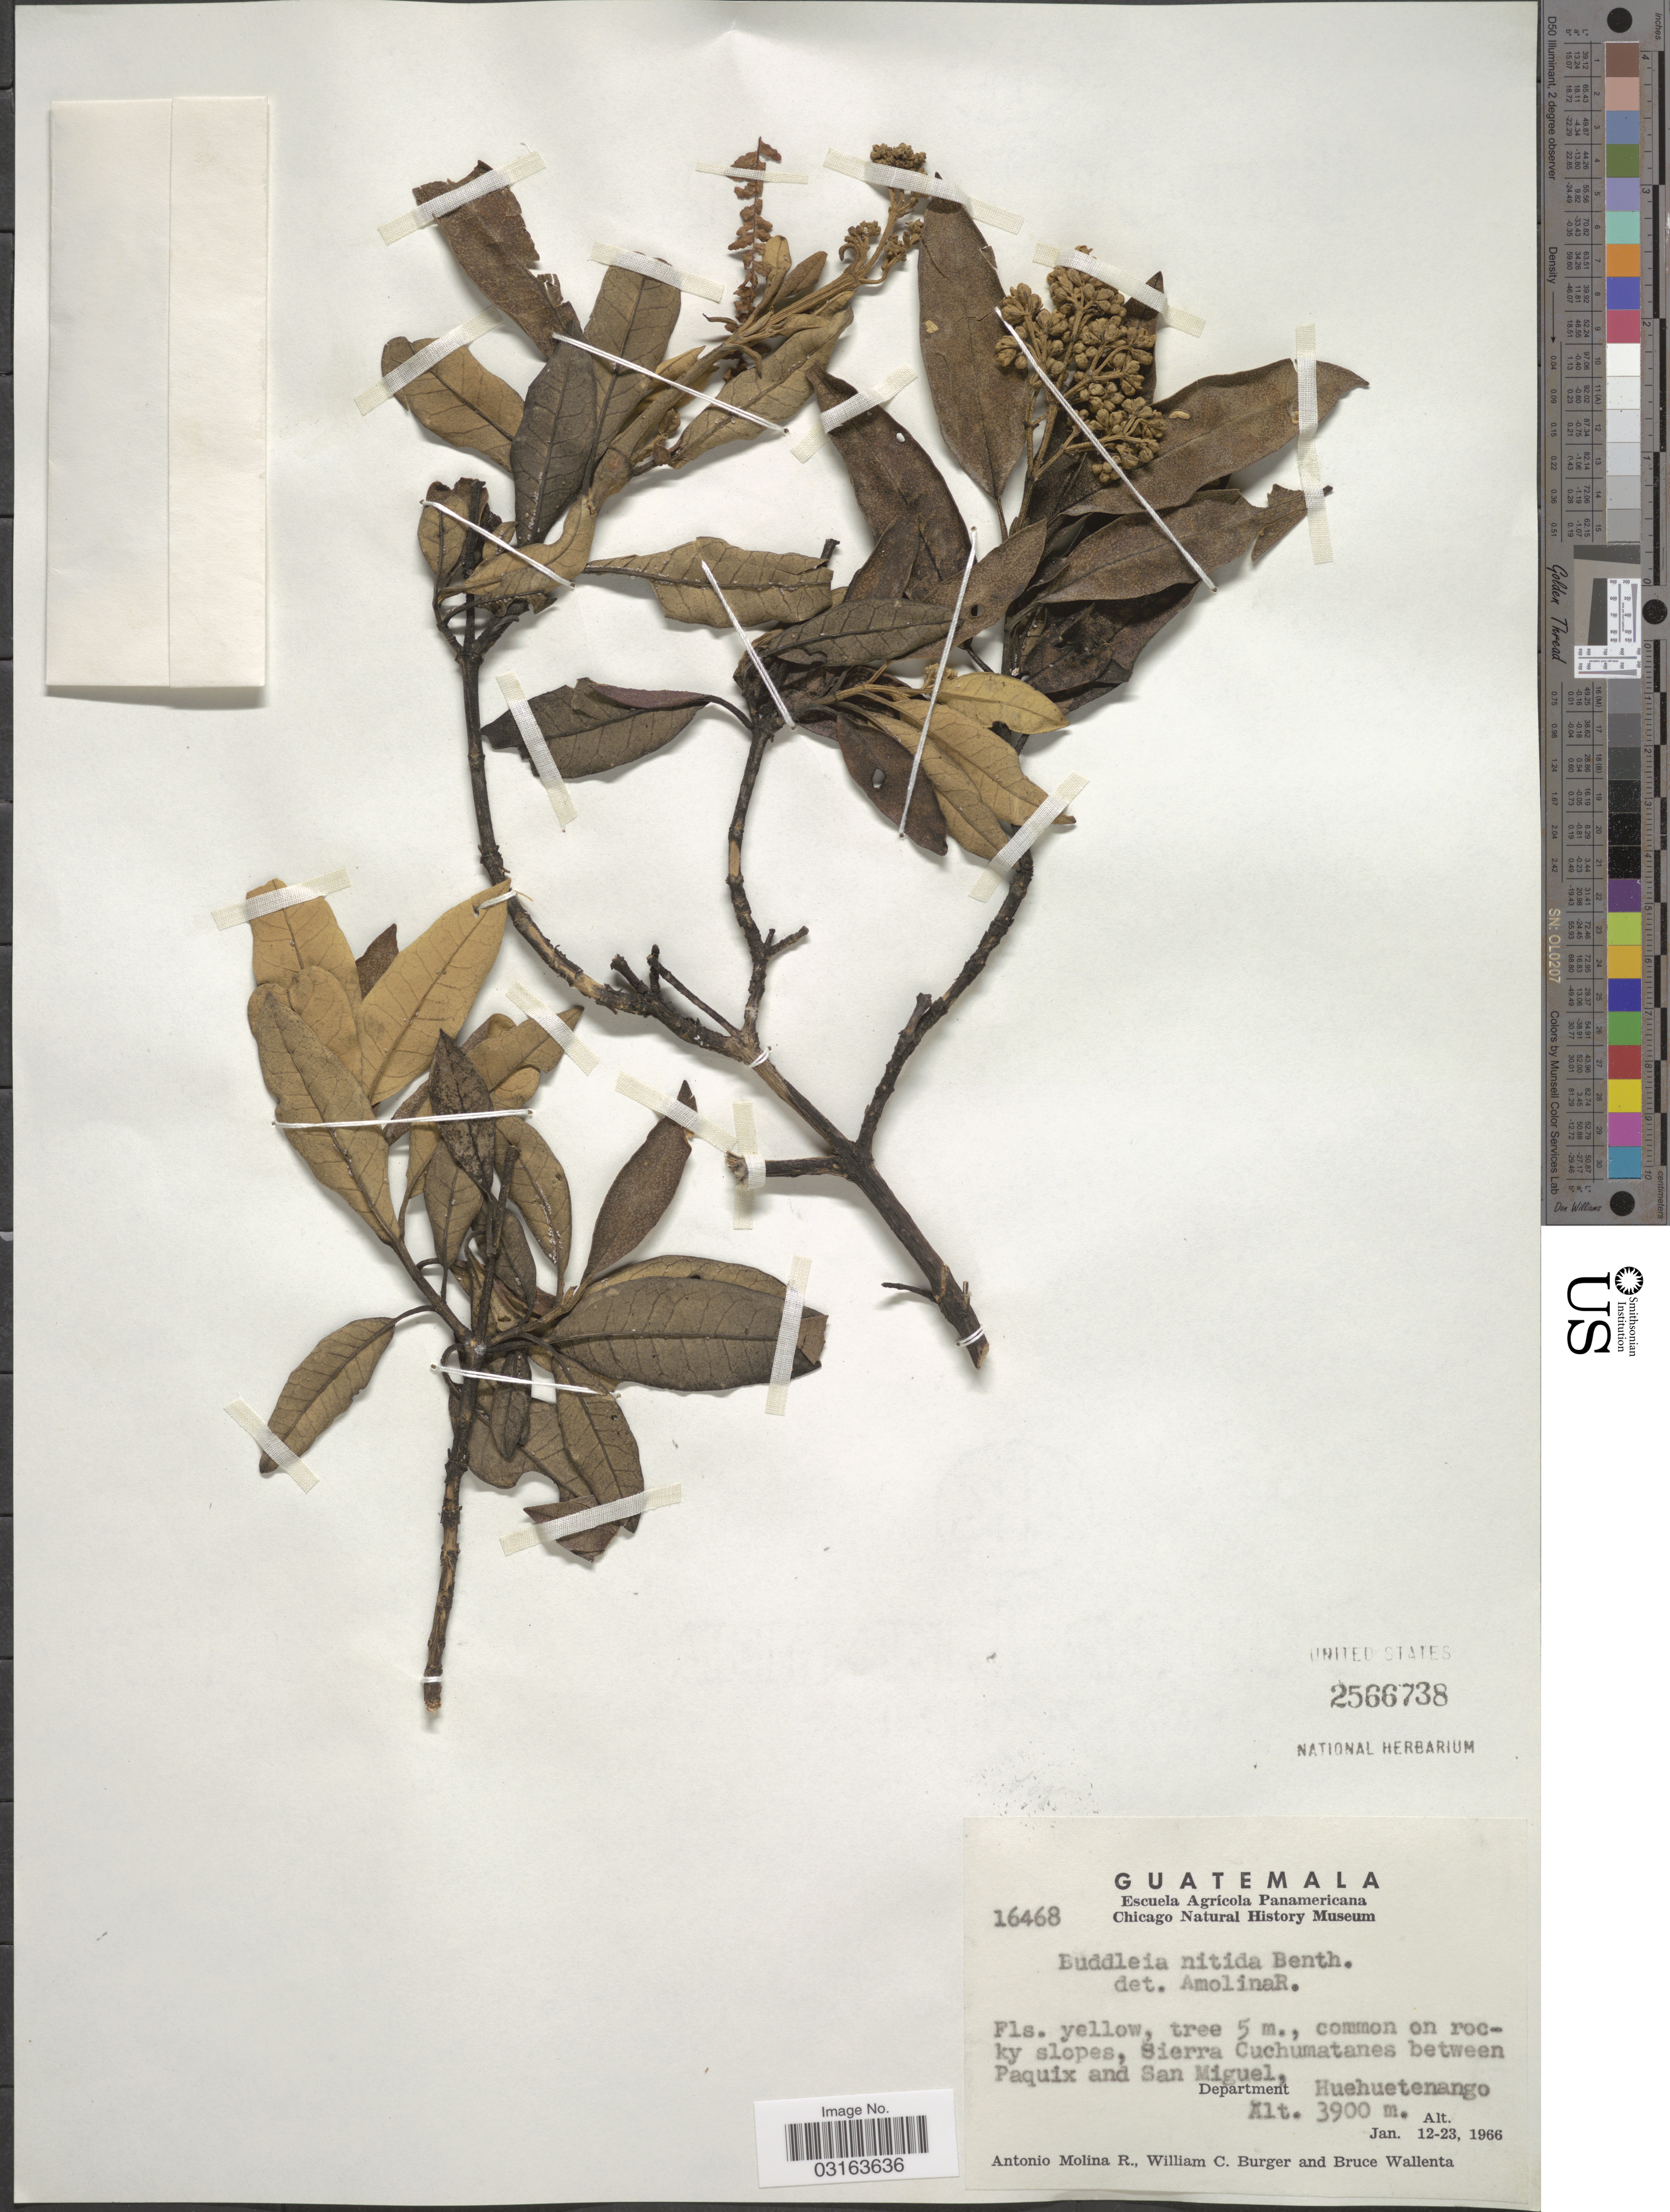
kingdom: Plantae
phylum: Tracheophyta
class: Magnoliopsida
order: Lamiales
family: Scrophulariaceae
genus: Buddleja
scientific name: Buddleja nitida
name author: Benth.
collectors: A. Molina R., W. Burger & B. Wallenta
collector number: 16468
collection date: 1966-01-12/1966-01-23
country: Guatemala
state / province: Huehuetenango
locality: Sierra Cuchumatanes between Paquix and San Miguel, Department Huehuetenango.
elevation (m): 3900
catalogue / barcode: US 2566738